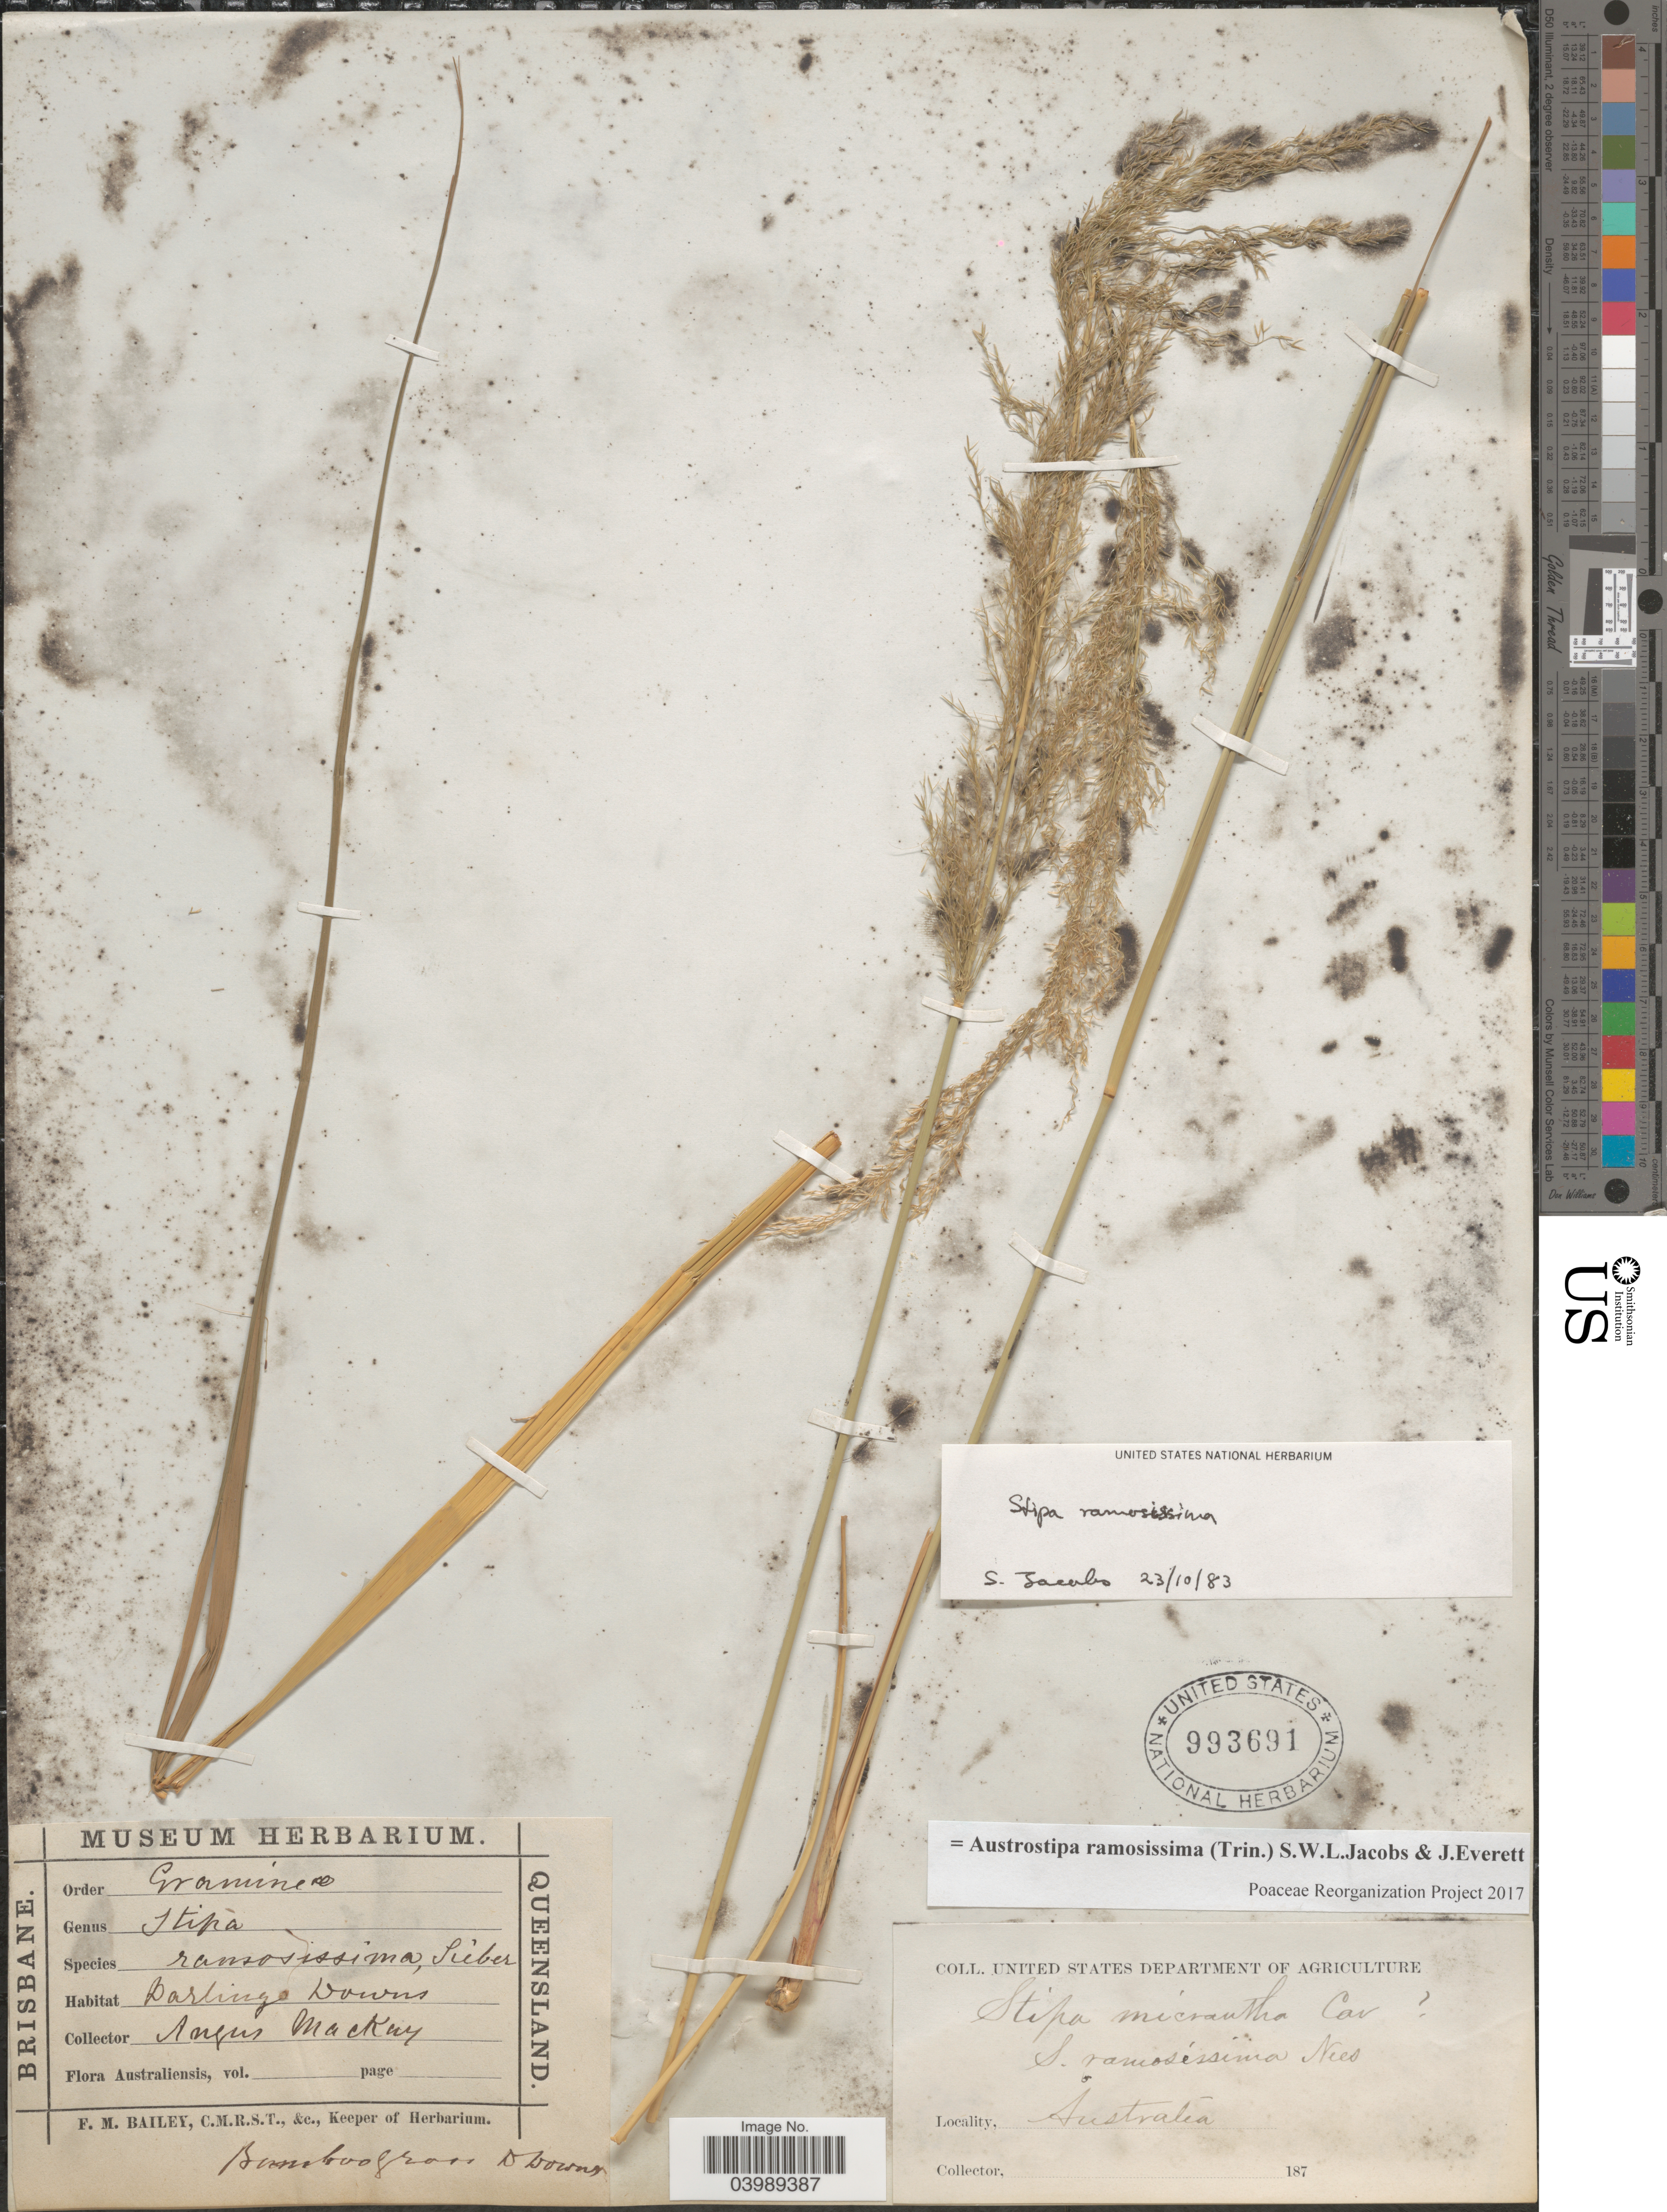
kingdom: Plantae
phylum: Tracheophyta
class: Liliopsida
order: Poales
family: Poaceae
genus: Austrostipa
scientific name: Austrostipa ramosissima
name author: (Trin.) S.W.L. Jacobs & J. Everett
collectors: A. Mackay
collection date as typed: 18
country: Australia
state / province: Queensland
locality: Darling Downs.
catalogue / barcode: US 993691